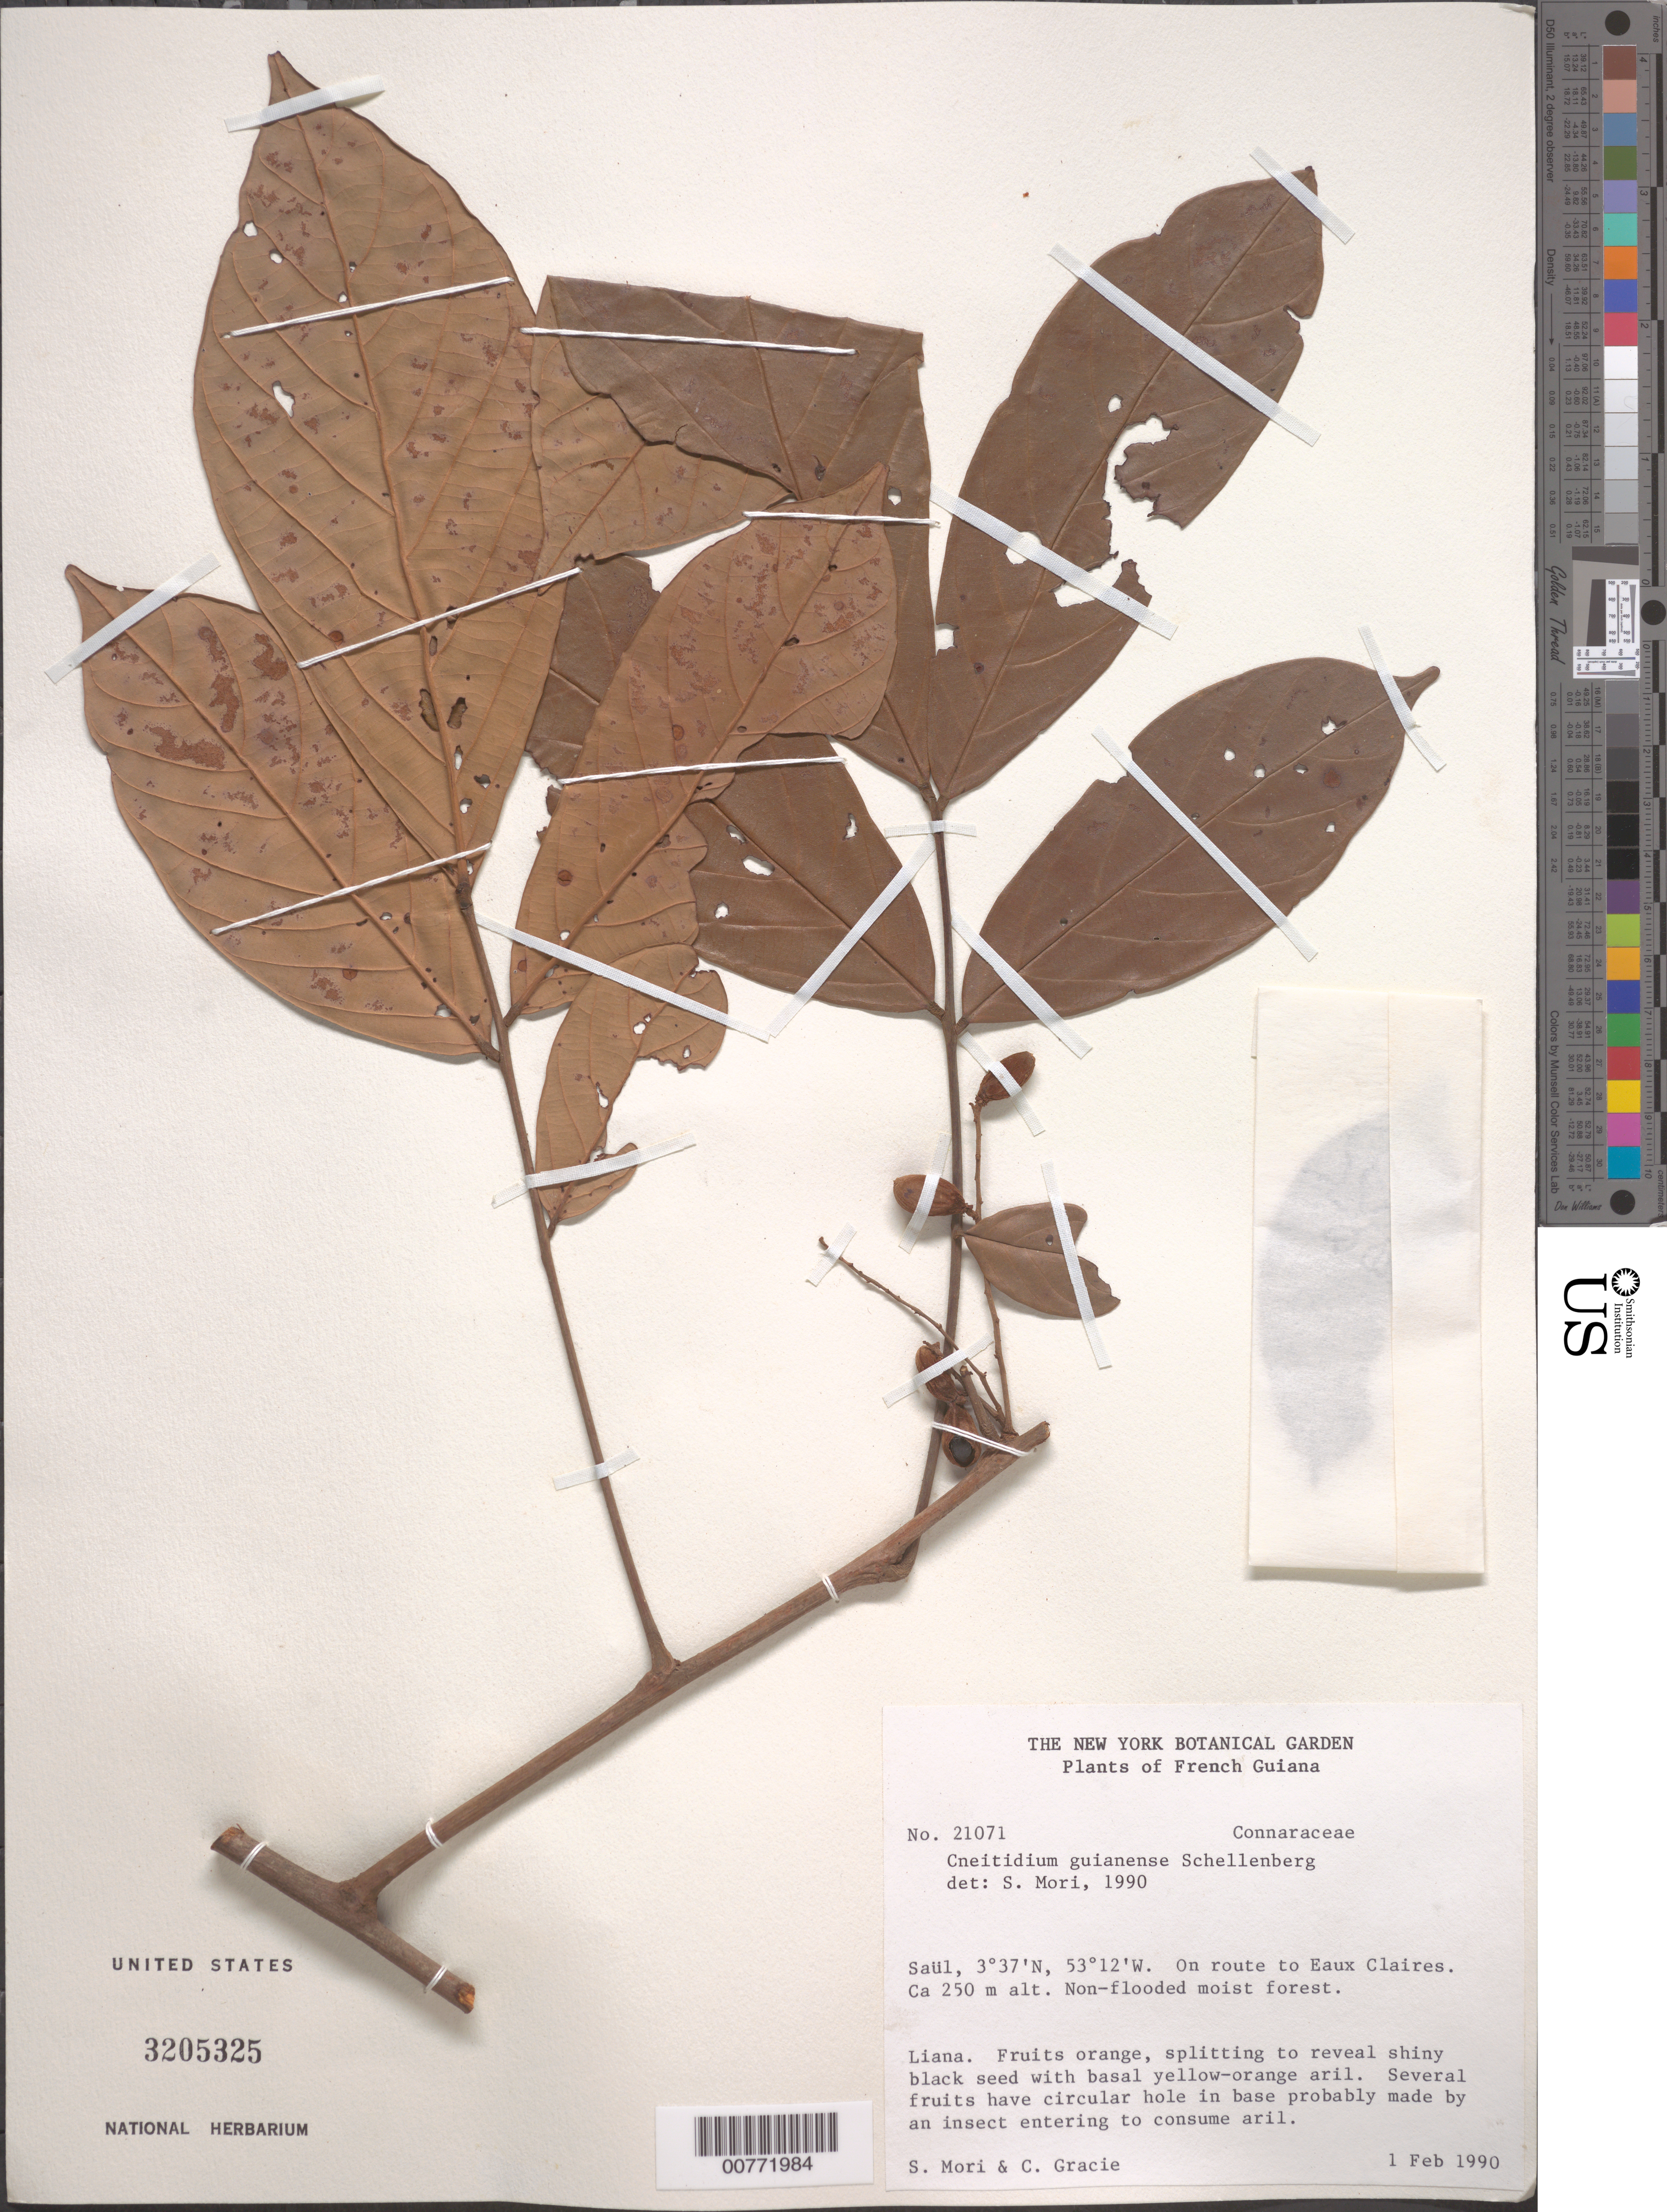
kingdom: Plantae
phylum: Tracheophyta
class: Magnoliopsida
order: Oxalidales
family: Connaraceae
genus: Cnestidium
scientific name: Cnestidium guianense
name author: (G. Schellenb.) G. Schellenb.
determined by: Mori, Scott A.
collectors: S. Mori & C. A. Gracie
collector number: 21071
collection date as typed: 1-Feb-90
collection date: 1990-02-01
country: French Guiana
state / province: Saint-Laurent-du-Maroni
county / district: Saül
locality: Eaux Claires, on road to, Saül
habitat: Non-flooded moist forest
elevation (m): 250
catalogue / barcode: US 3205325